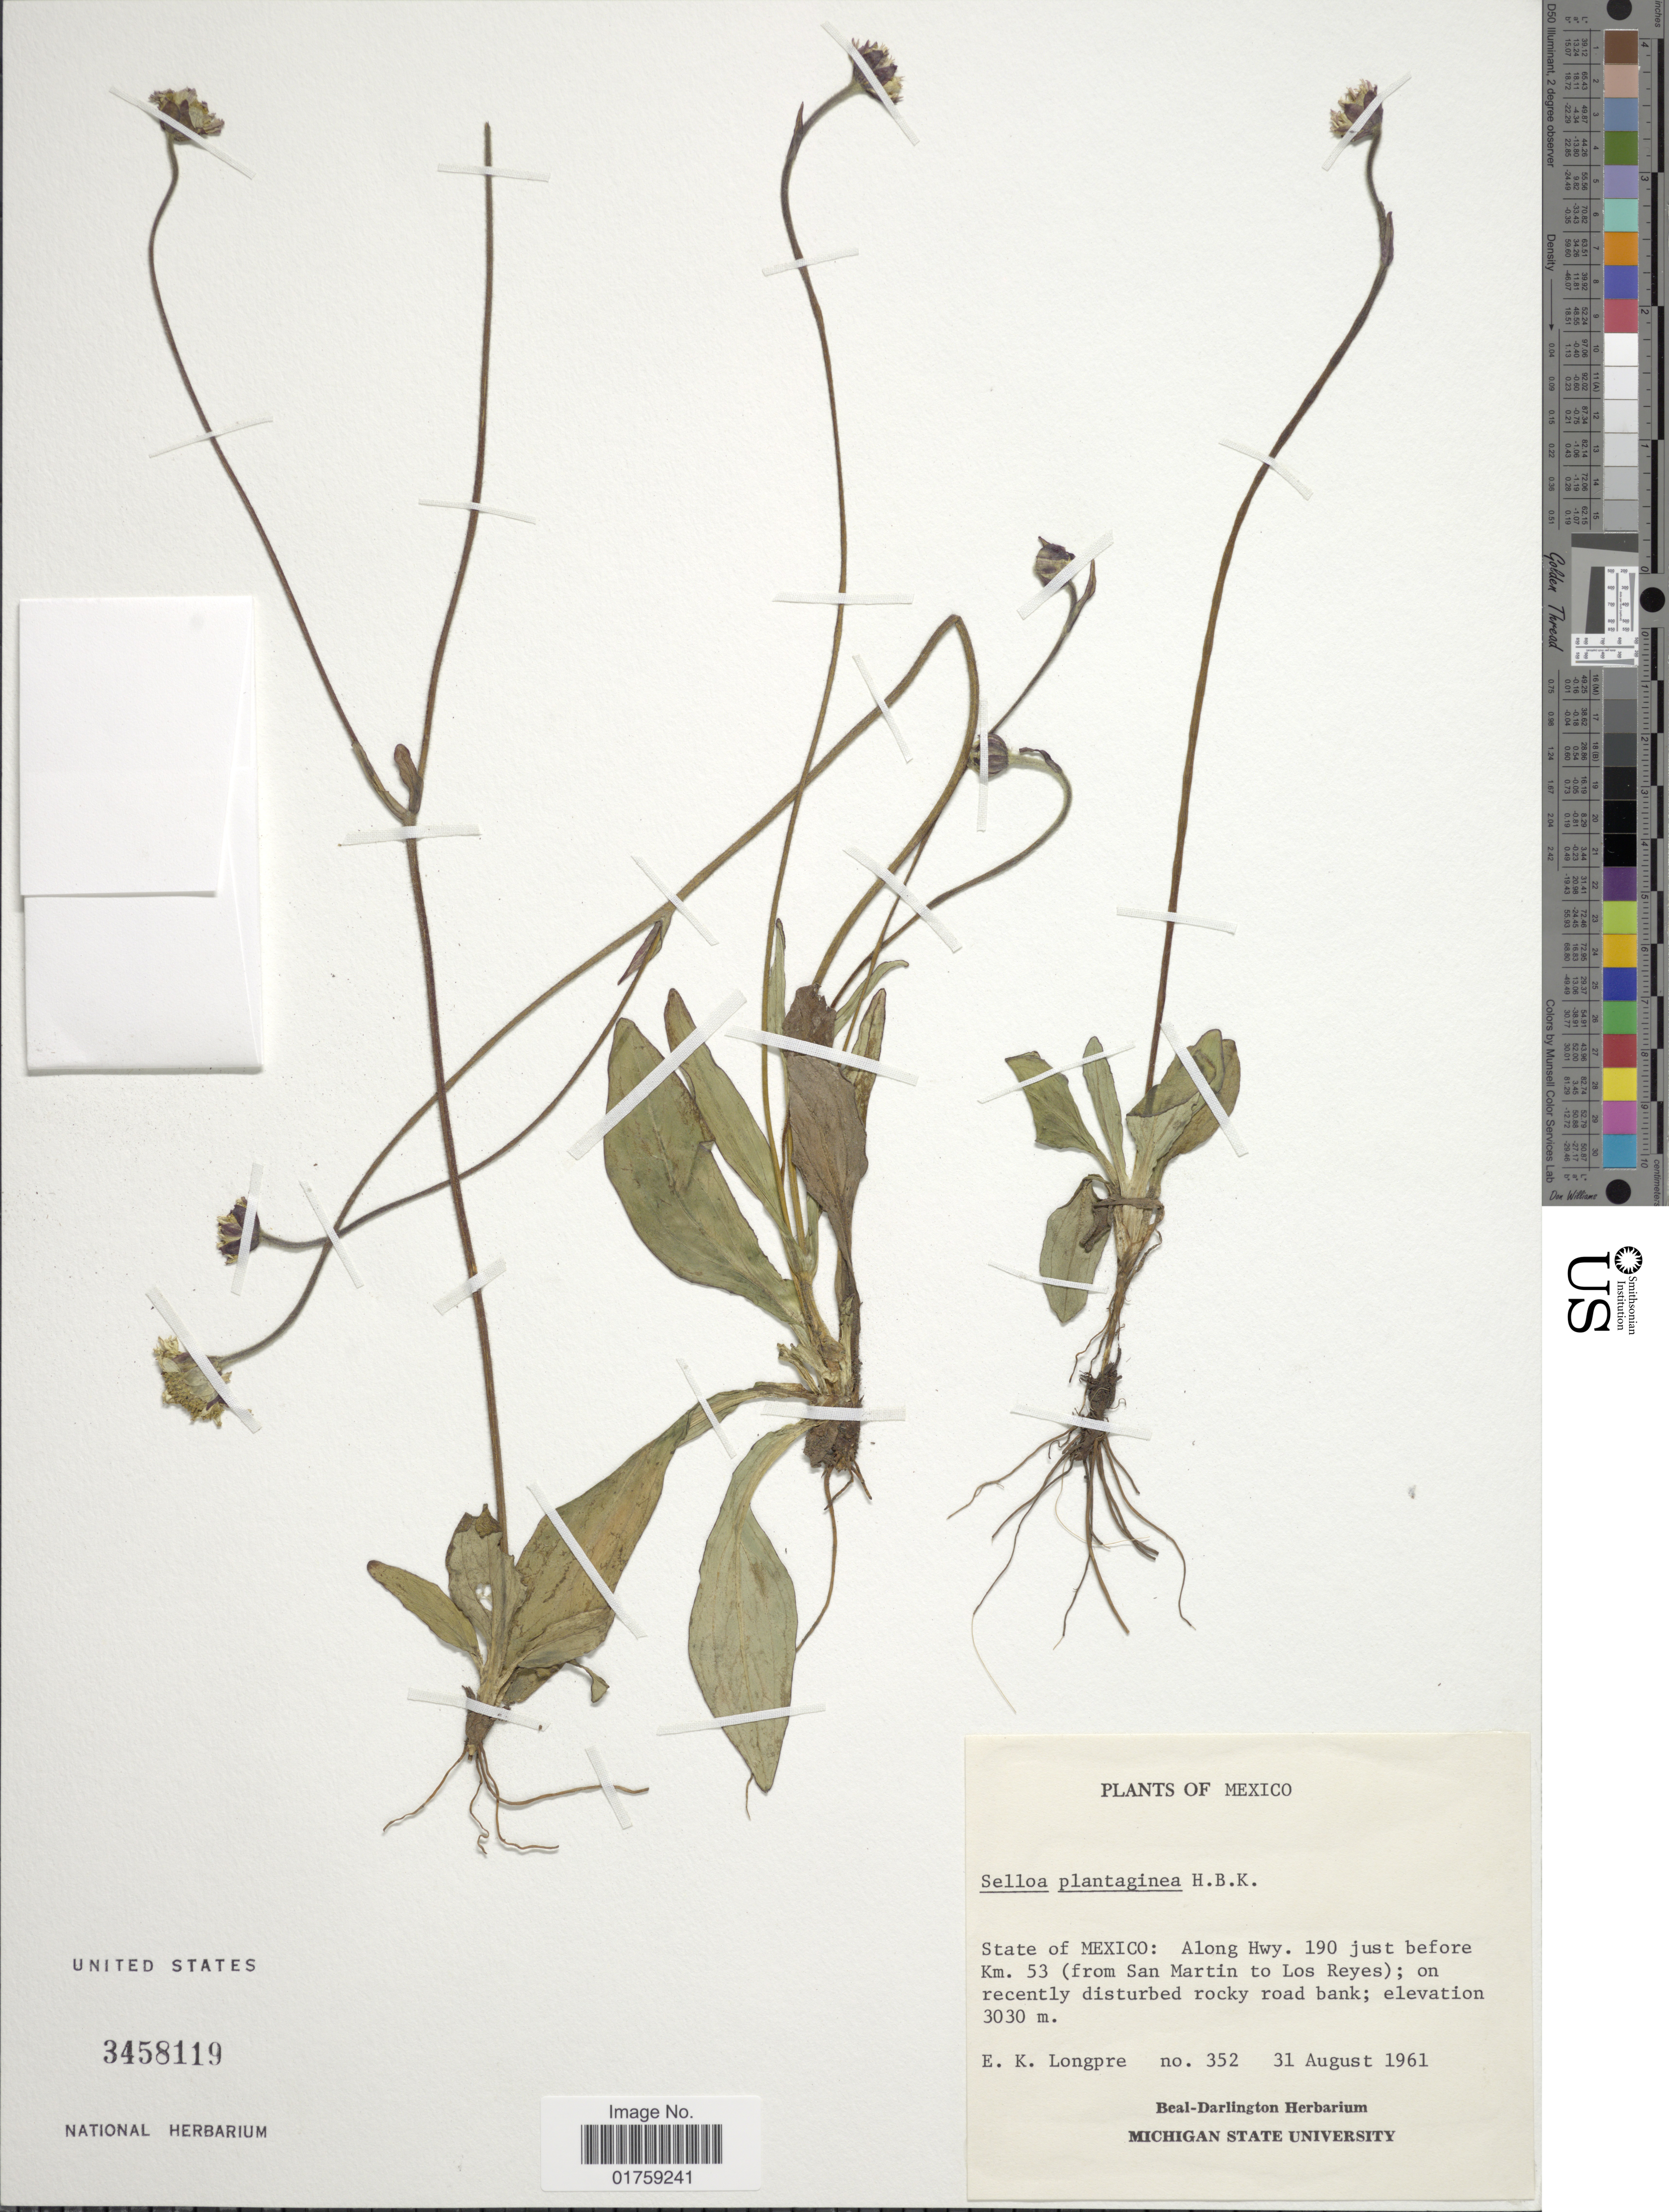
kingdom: Plantae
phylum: Tracheophyta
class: Magnoliopsida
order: Asterales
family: Asteraceae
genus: Selloa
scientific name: Selloa plantaginea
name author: Kunth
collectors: E. Longpre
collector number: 352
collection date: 1961-08-31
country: Mexico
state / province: México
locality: Mexico. State of México: Along Hwy. 190 just before Km. 53 (from San Martin to Los Reyes)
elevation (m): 3030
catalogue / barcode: US 3458119